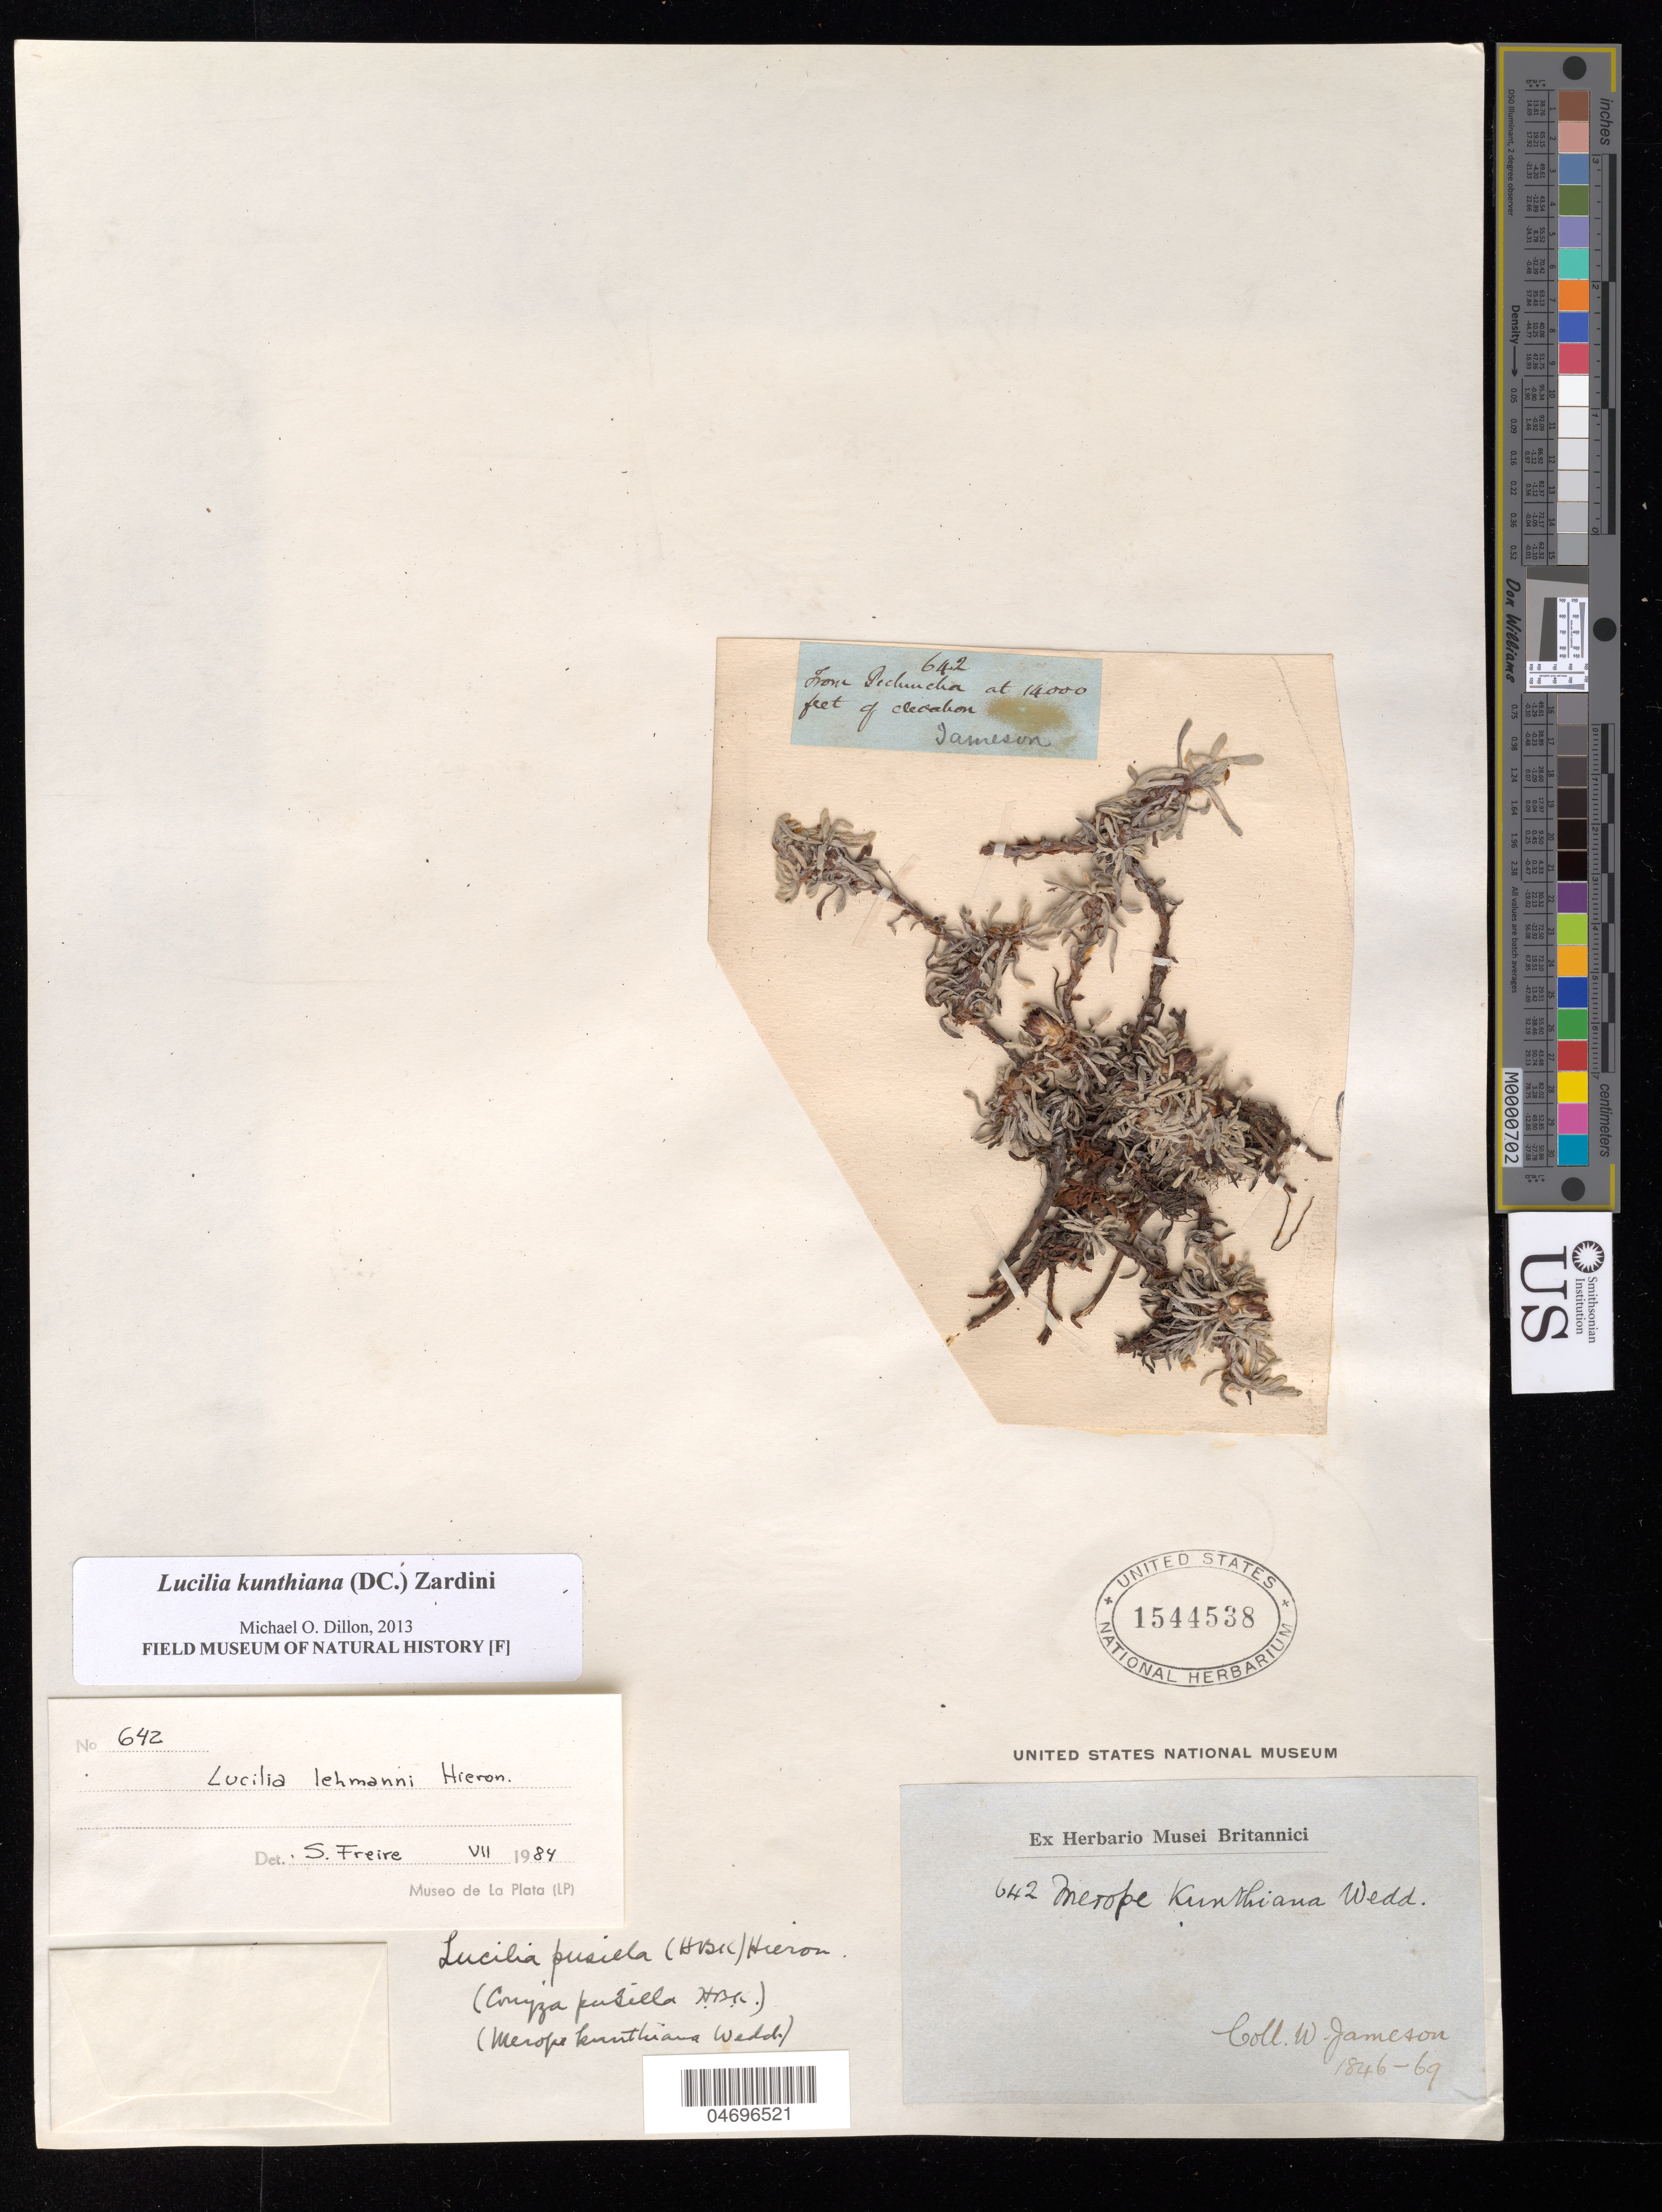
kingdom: Plantae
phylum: Tracheophyta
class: Magnoliopsida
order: Asterales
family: Asteraceae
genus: Lucilia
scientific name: Lucilia kunthiana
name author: (DC.) Zardini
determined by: Dillon, M. O.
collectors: W. Jameson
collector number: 642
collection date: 1846/1869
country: Ecuador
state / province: Pichincha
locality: Pichincha.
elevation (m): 3353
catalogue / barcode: US 1544538